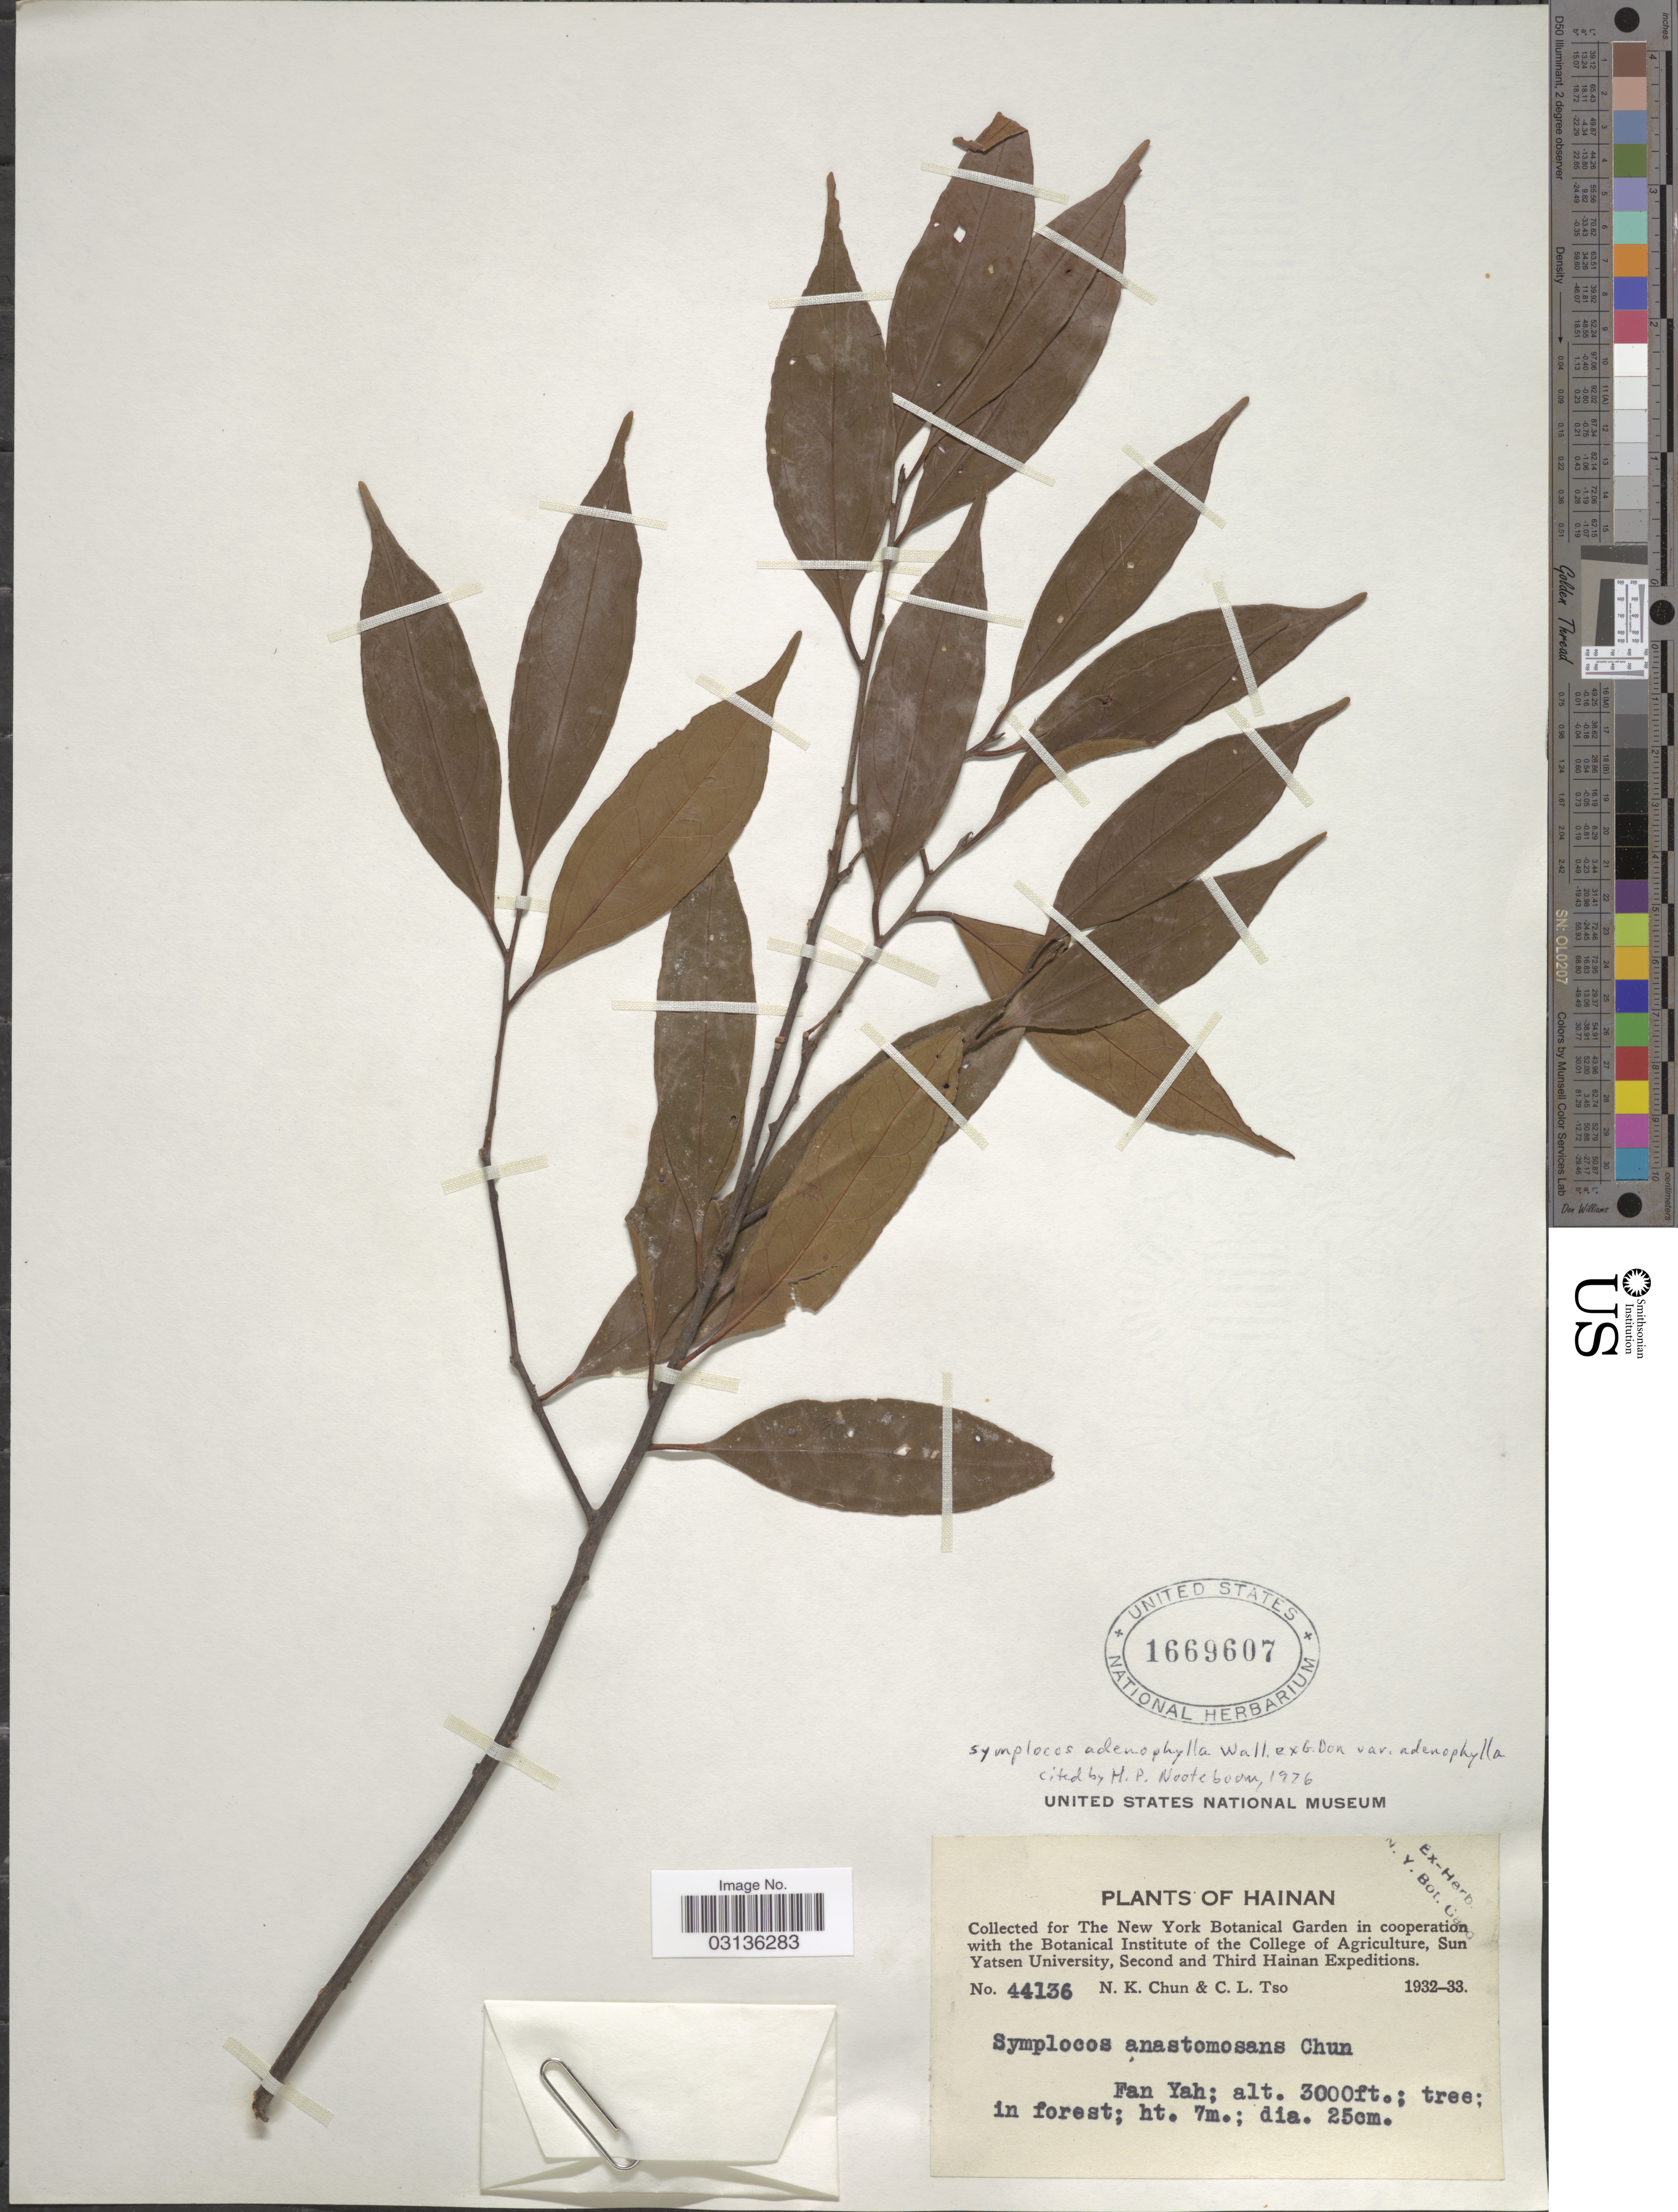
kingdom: Plantae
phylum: Tracheophyta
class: Magnoliopsida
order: Ericales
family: Symplocaceae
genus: Symplocos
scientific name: Symplocos adenophylla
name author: Wall. ex G. Don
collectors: N. K. Chun & C. Tso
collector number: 44136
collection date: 1932/1933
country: China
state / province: Hainan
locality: Fan Yah.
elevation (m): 914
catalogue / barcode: US 1669607